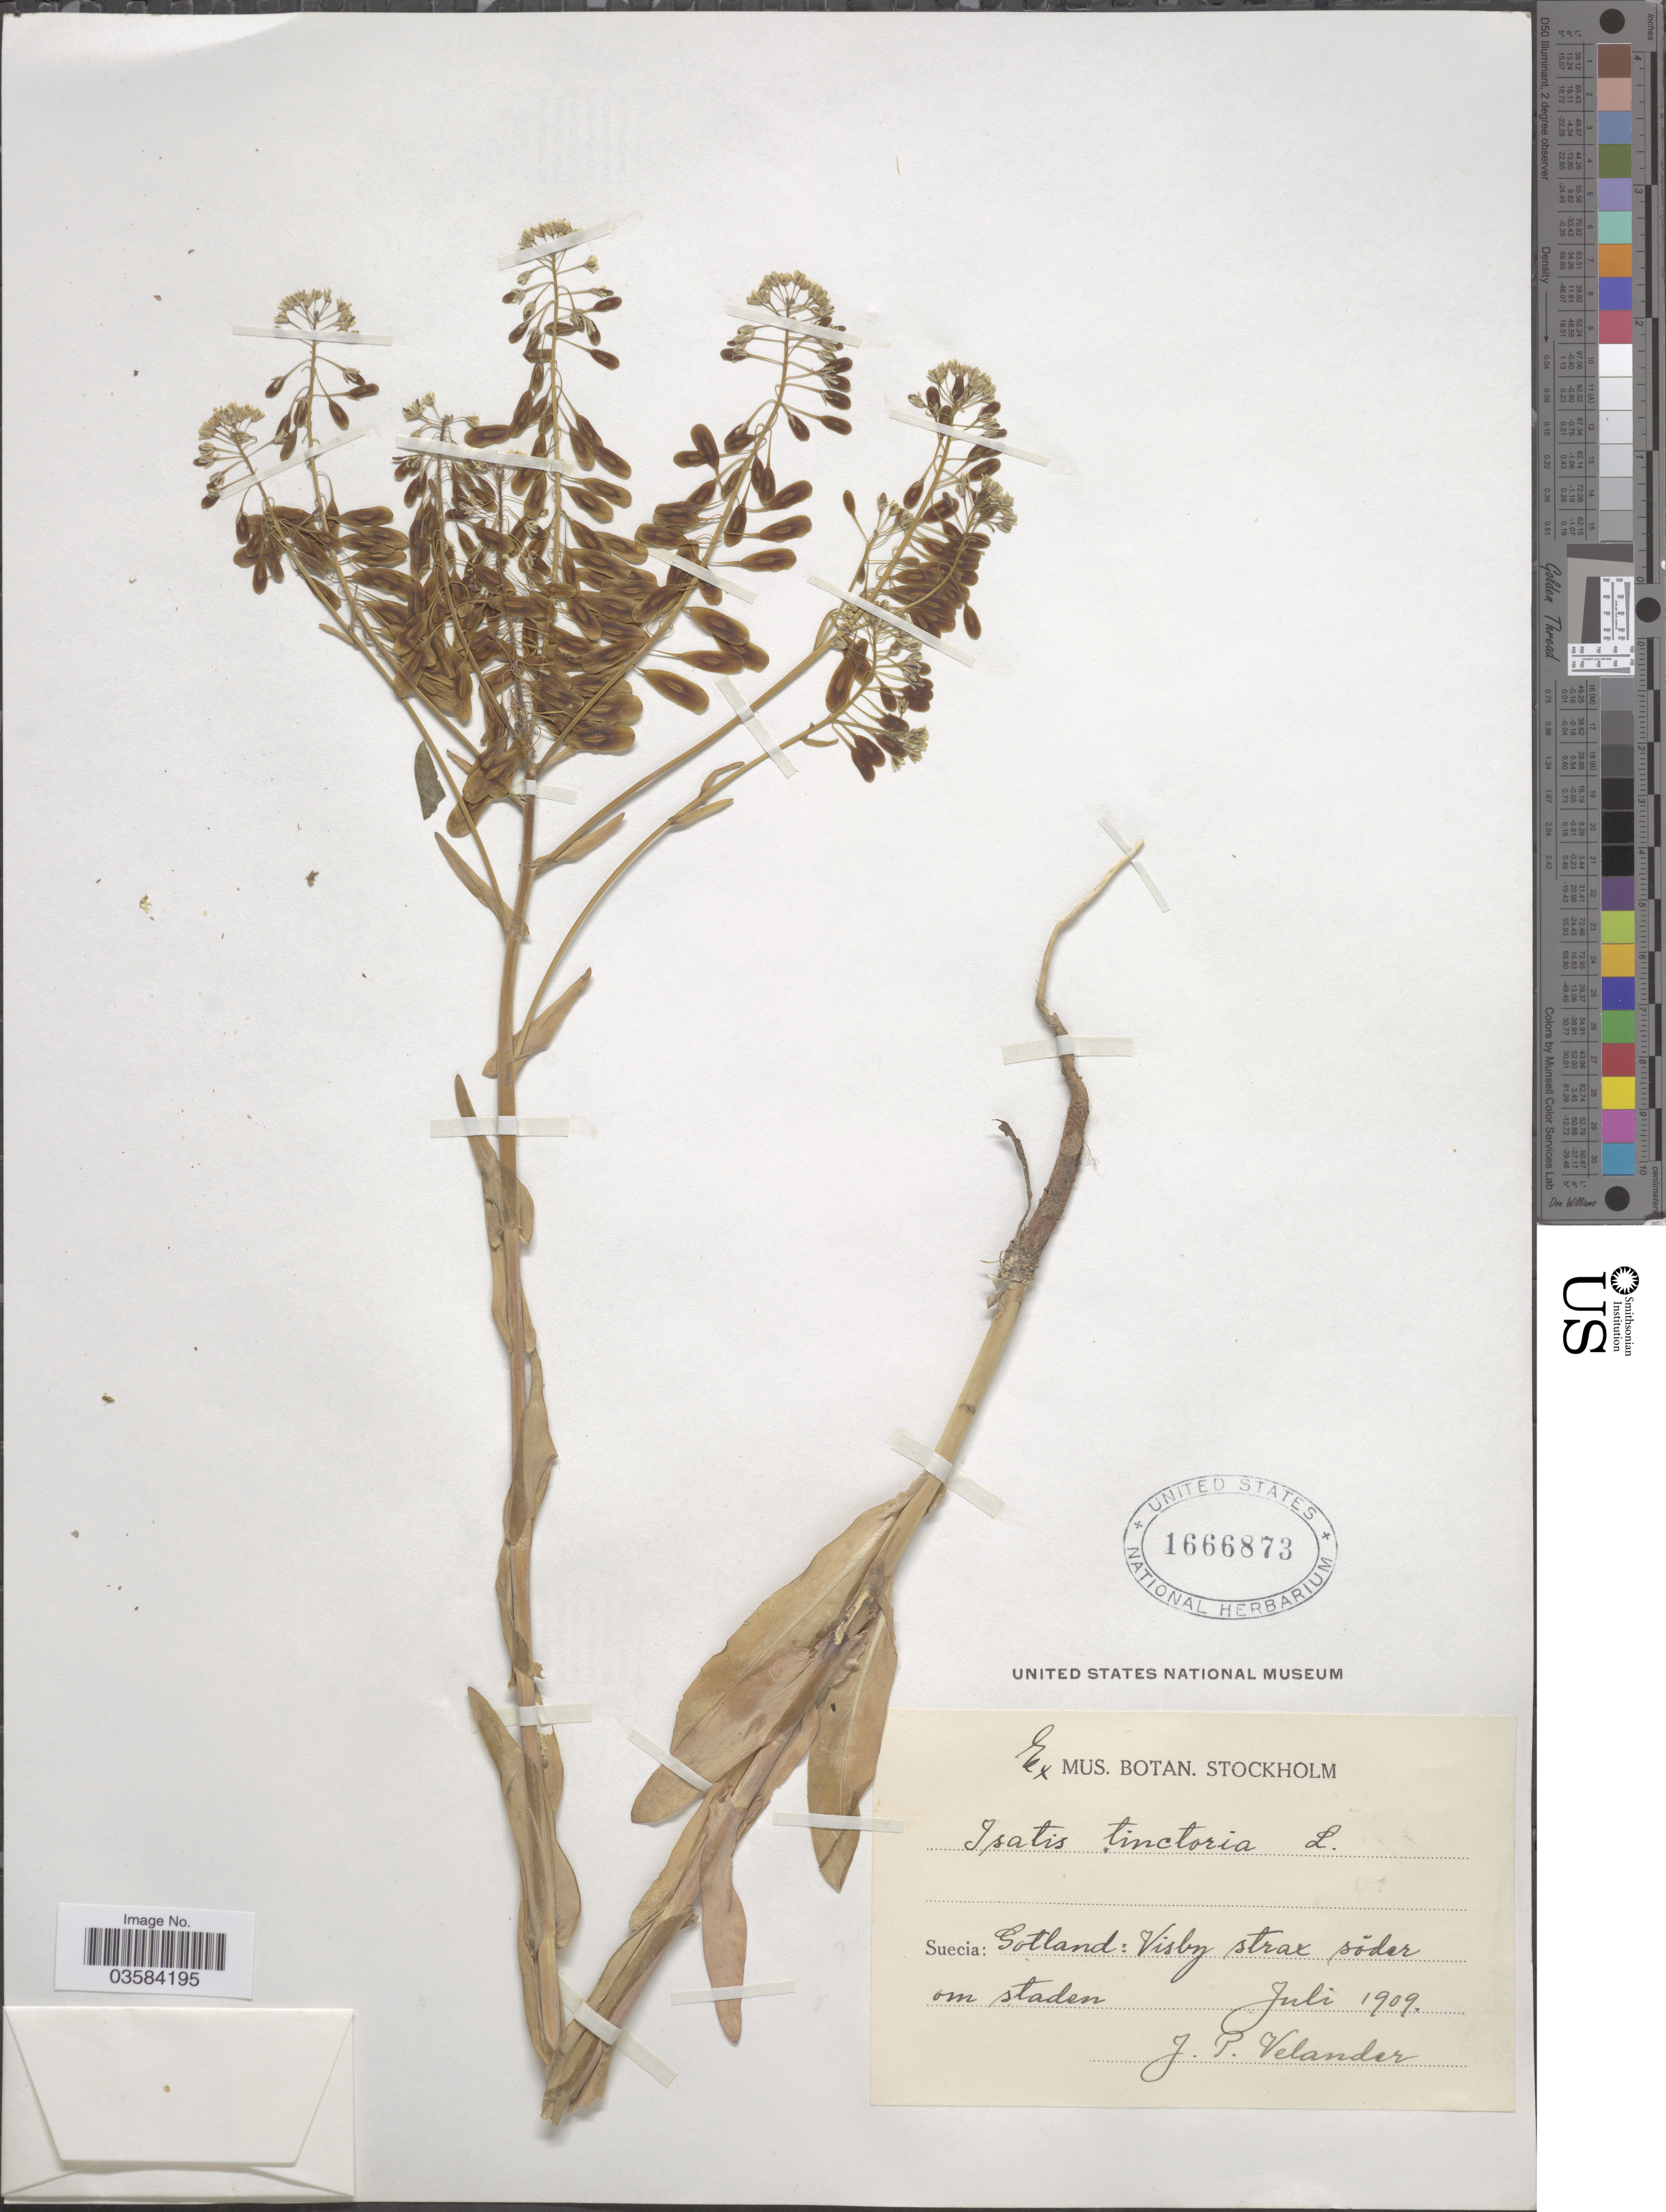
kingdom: Plantae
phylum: Tracheophyta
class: Magnoliopsida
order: Brassicales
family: Brassicaceae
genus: Isatis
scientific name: Isatis tinctoria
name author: L.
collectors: J. Velander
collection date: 1909-07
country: Sweden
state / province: Gotland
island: Gotland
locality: Suecia: Visby strax söder om staden.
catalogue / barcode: US 1666873